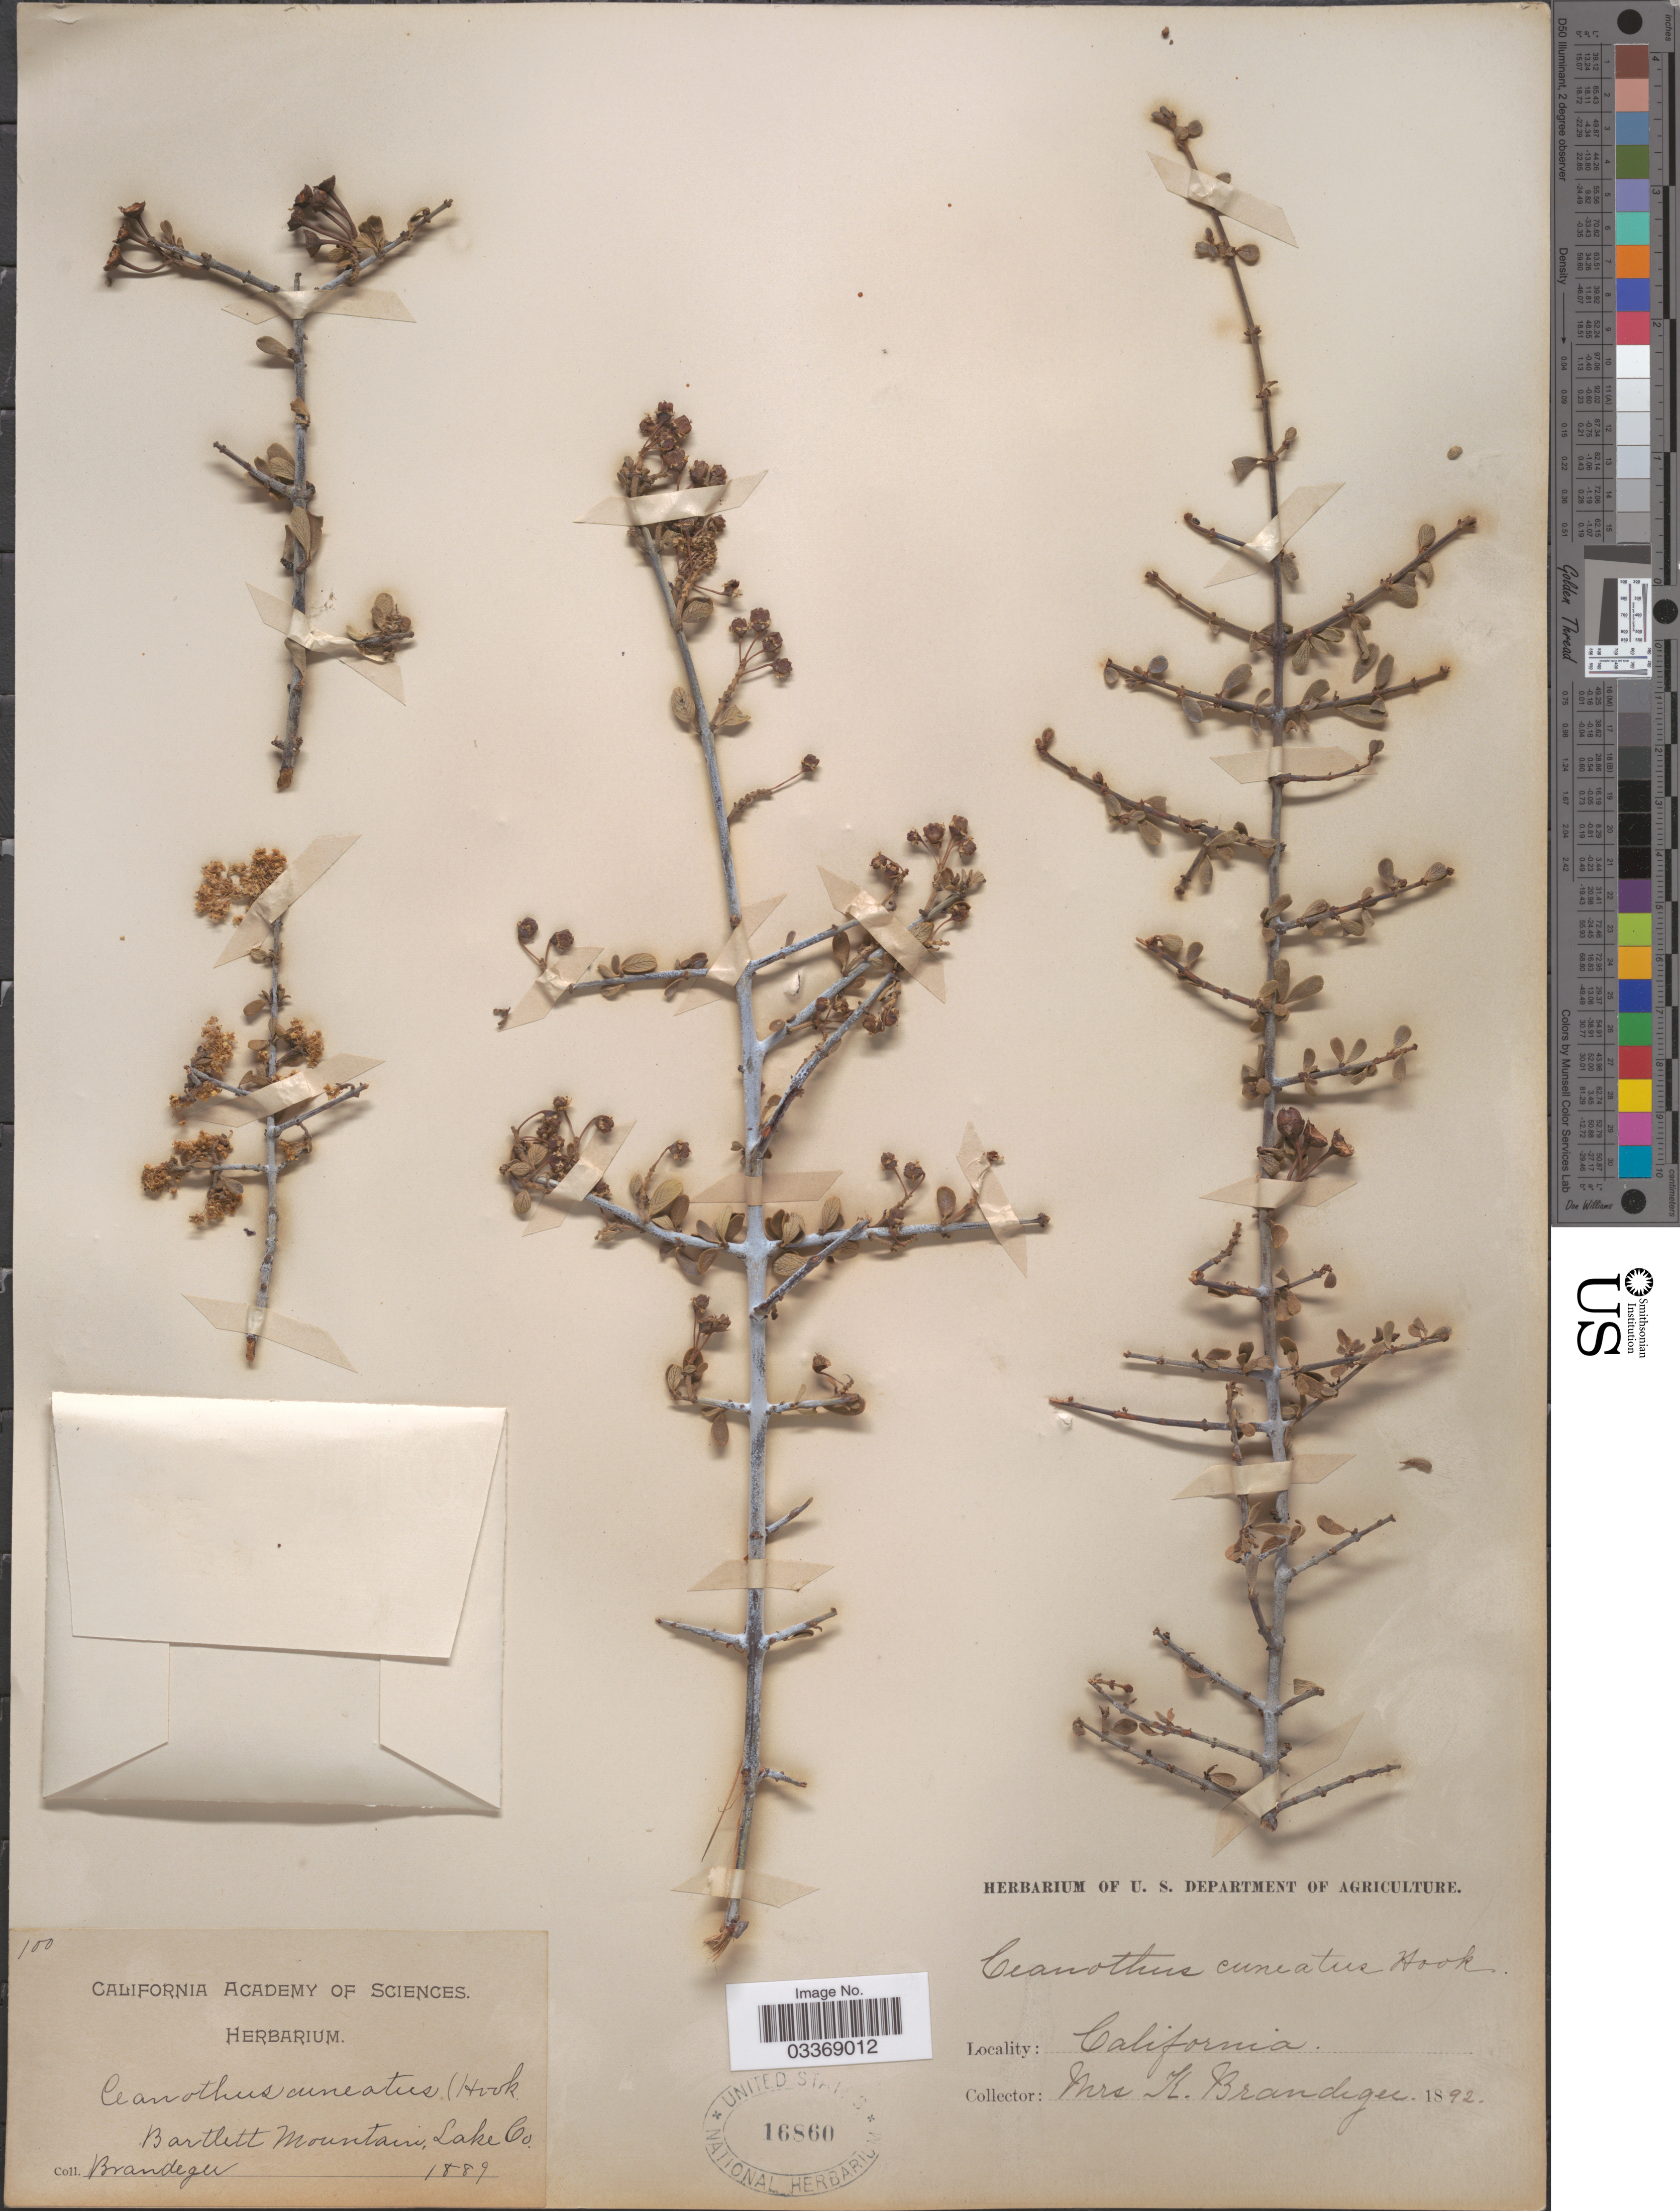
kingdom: Plantae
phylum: Tracheophyta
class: Magnoliopsida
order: Rosales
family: Rhamnaceae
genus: Ceanothus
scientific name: Ceanothus cuneatus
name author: (Hook.) Nutt.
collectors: K. Brandegee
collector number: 100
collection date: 1889/1892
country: United States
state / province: California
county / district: Lake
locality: Bartlett Mountain, Lake Co.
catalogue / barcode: US 16860